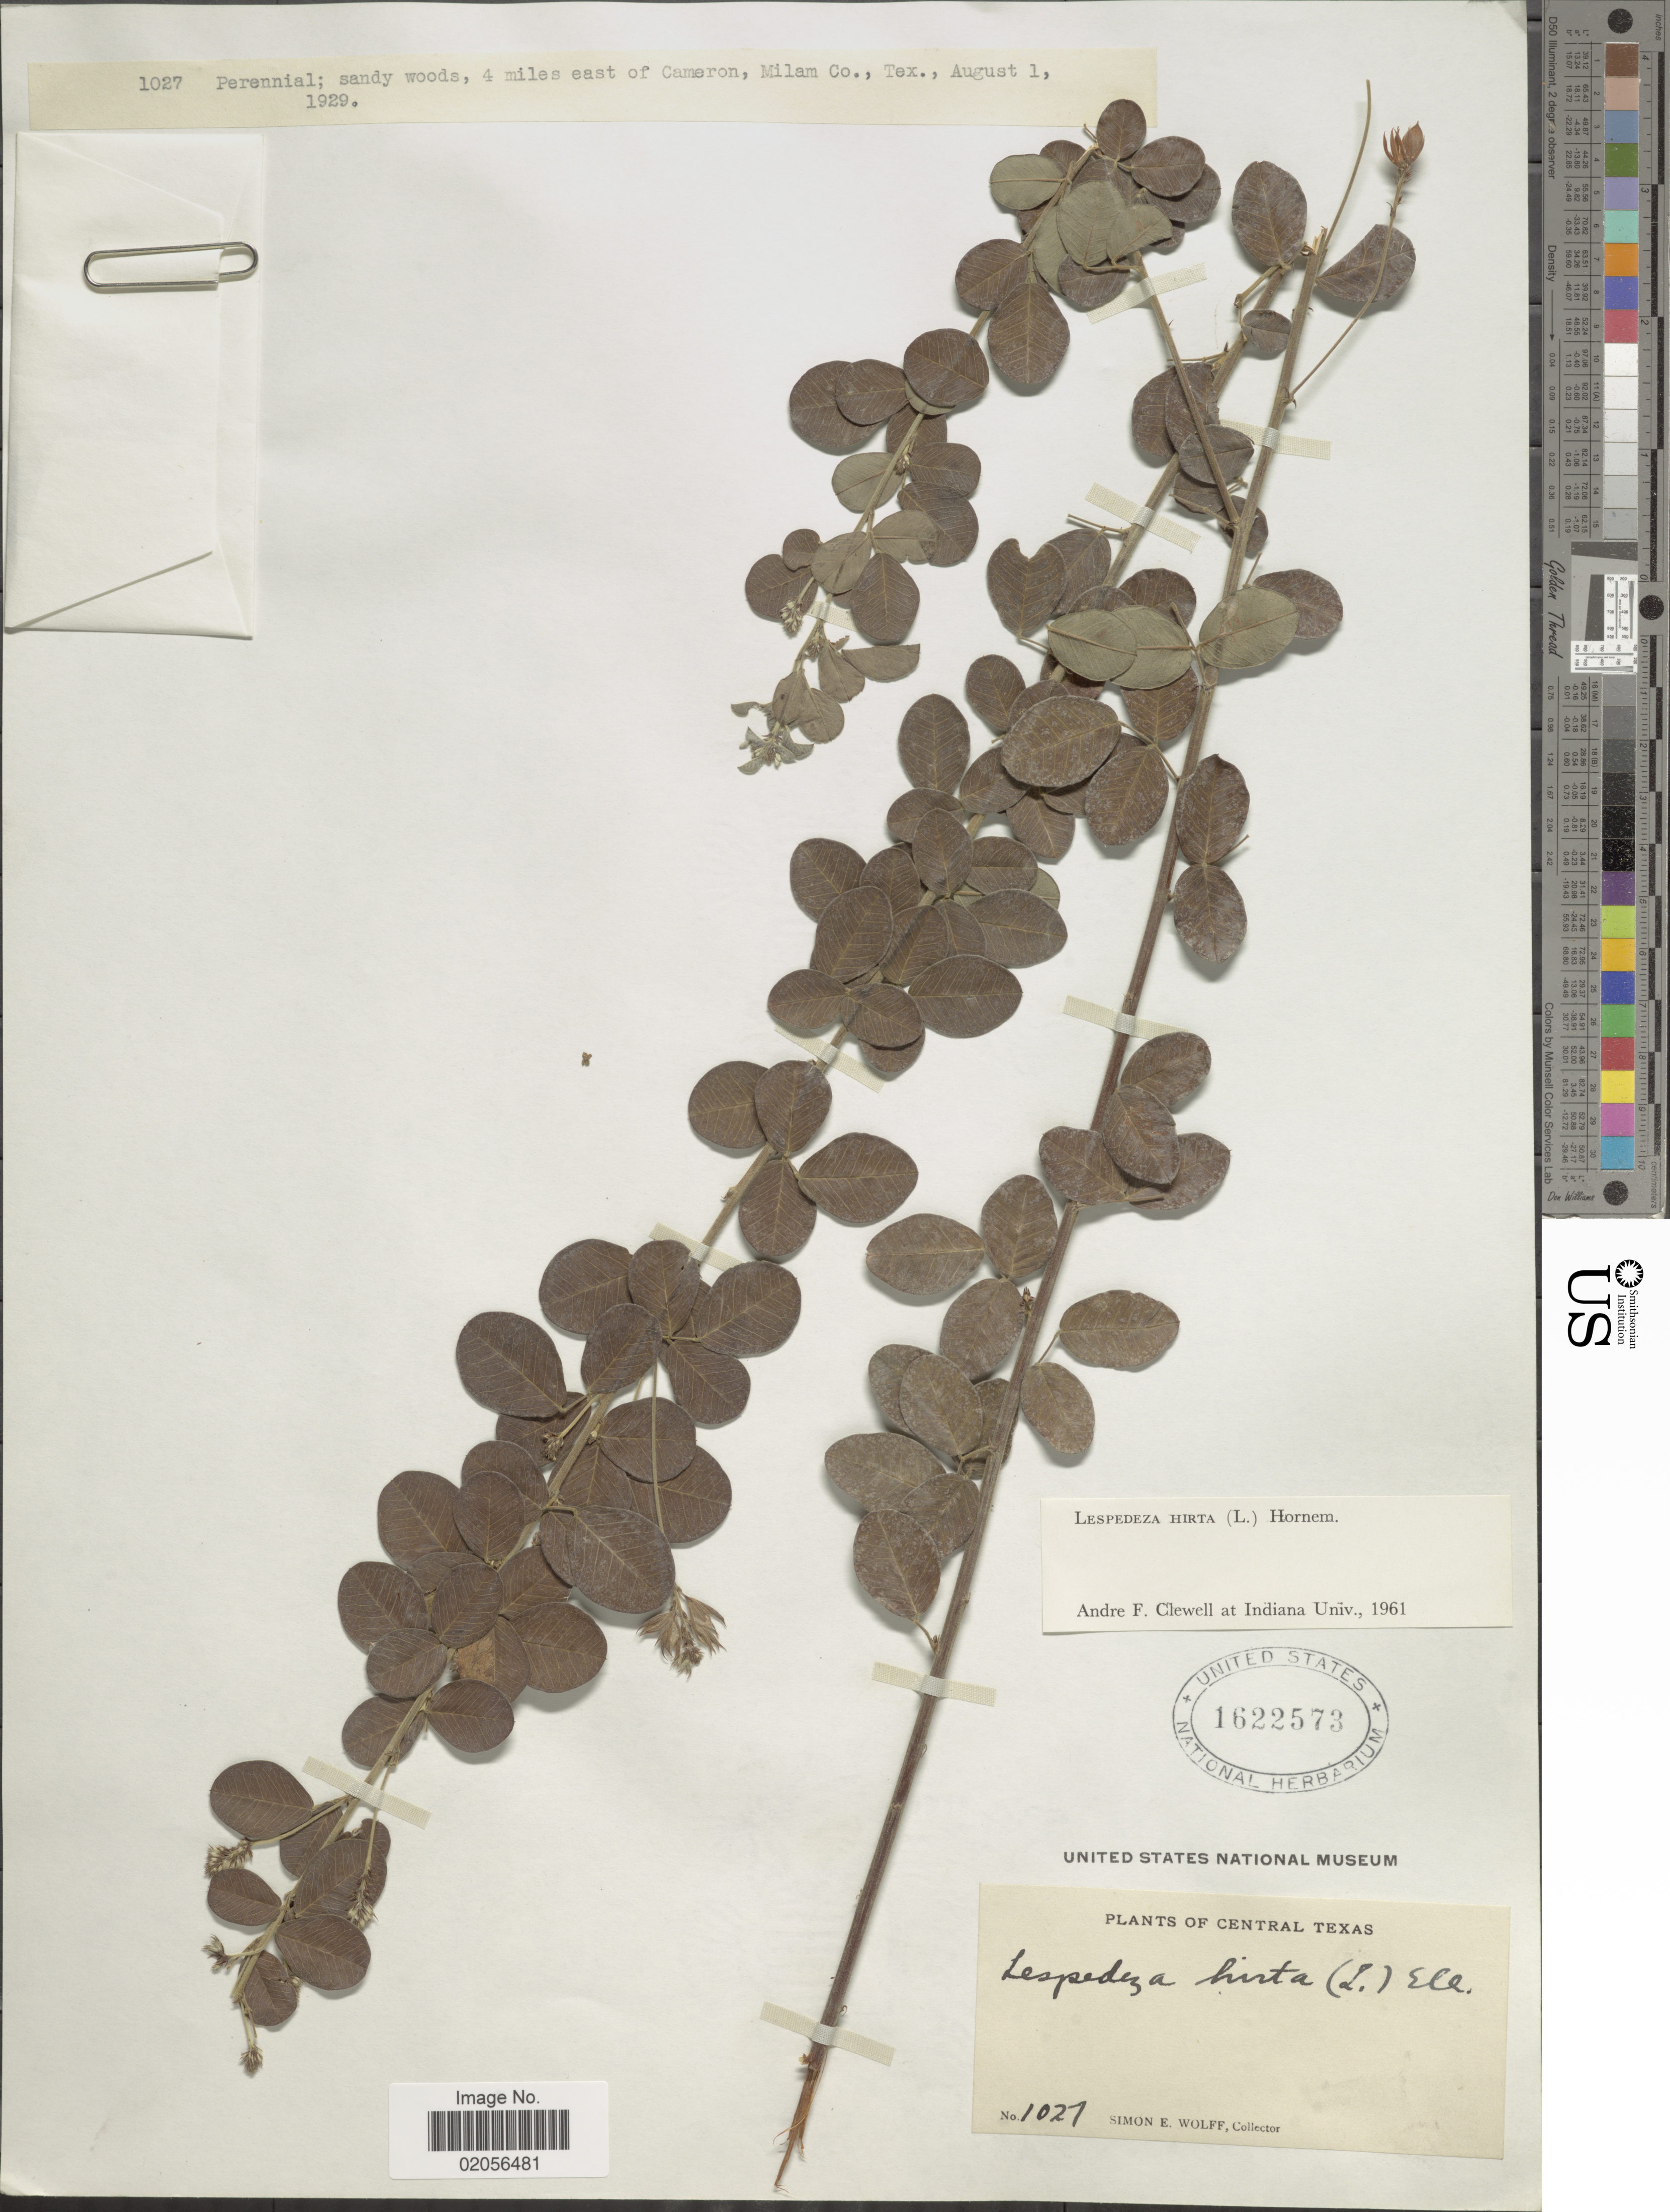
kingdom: Plantae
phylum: Tracheophyta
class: Magnoliopsida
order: Fabales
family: Fabaceae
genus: Lespedeza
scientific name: Lespedeza hirta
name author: (L.) Hornem.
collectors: S. E. Wolff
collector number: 1021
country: United States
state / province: Texas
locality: Central Texas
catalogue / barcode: US 1622573